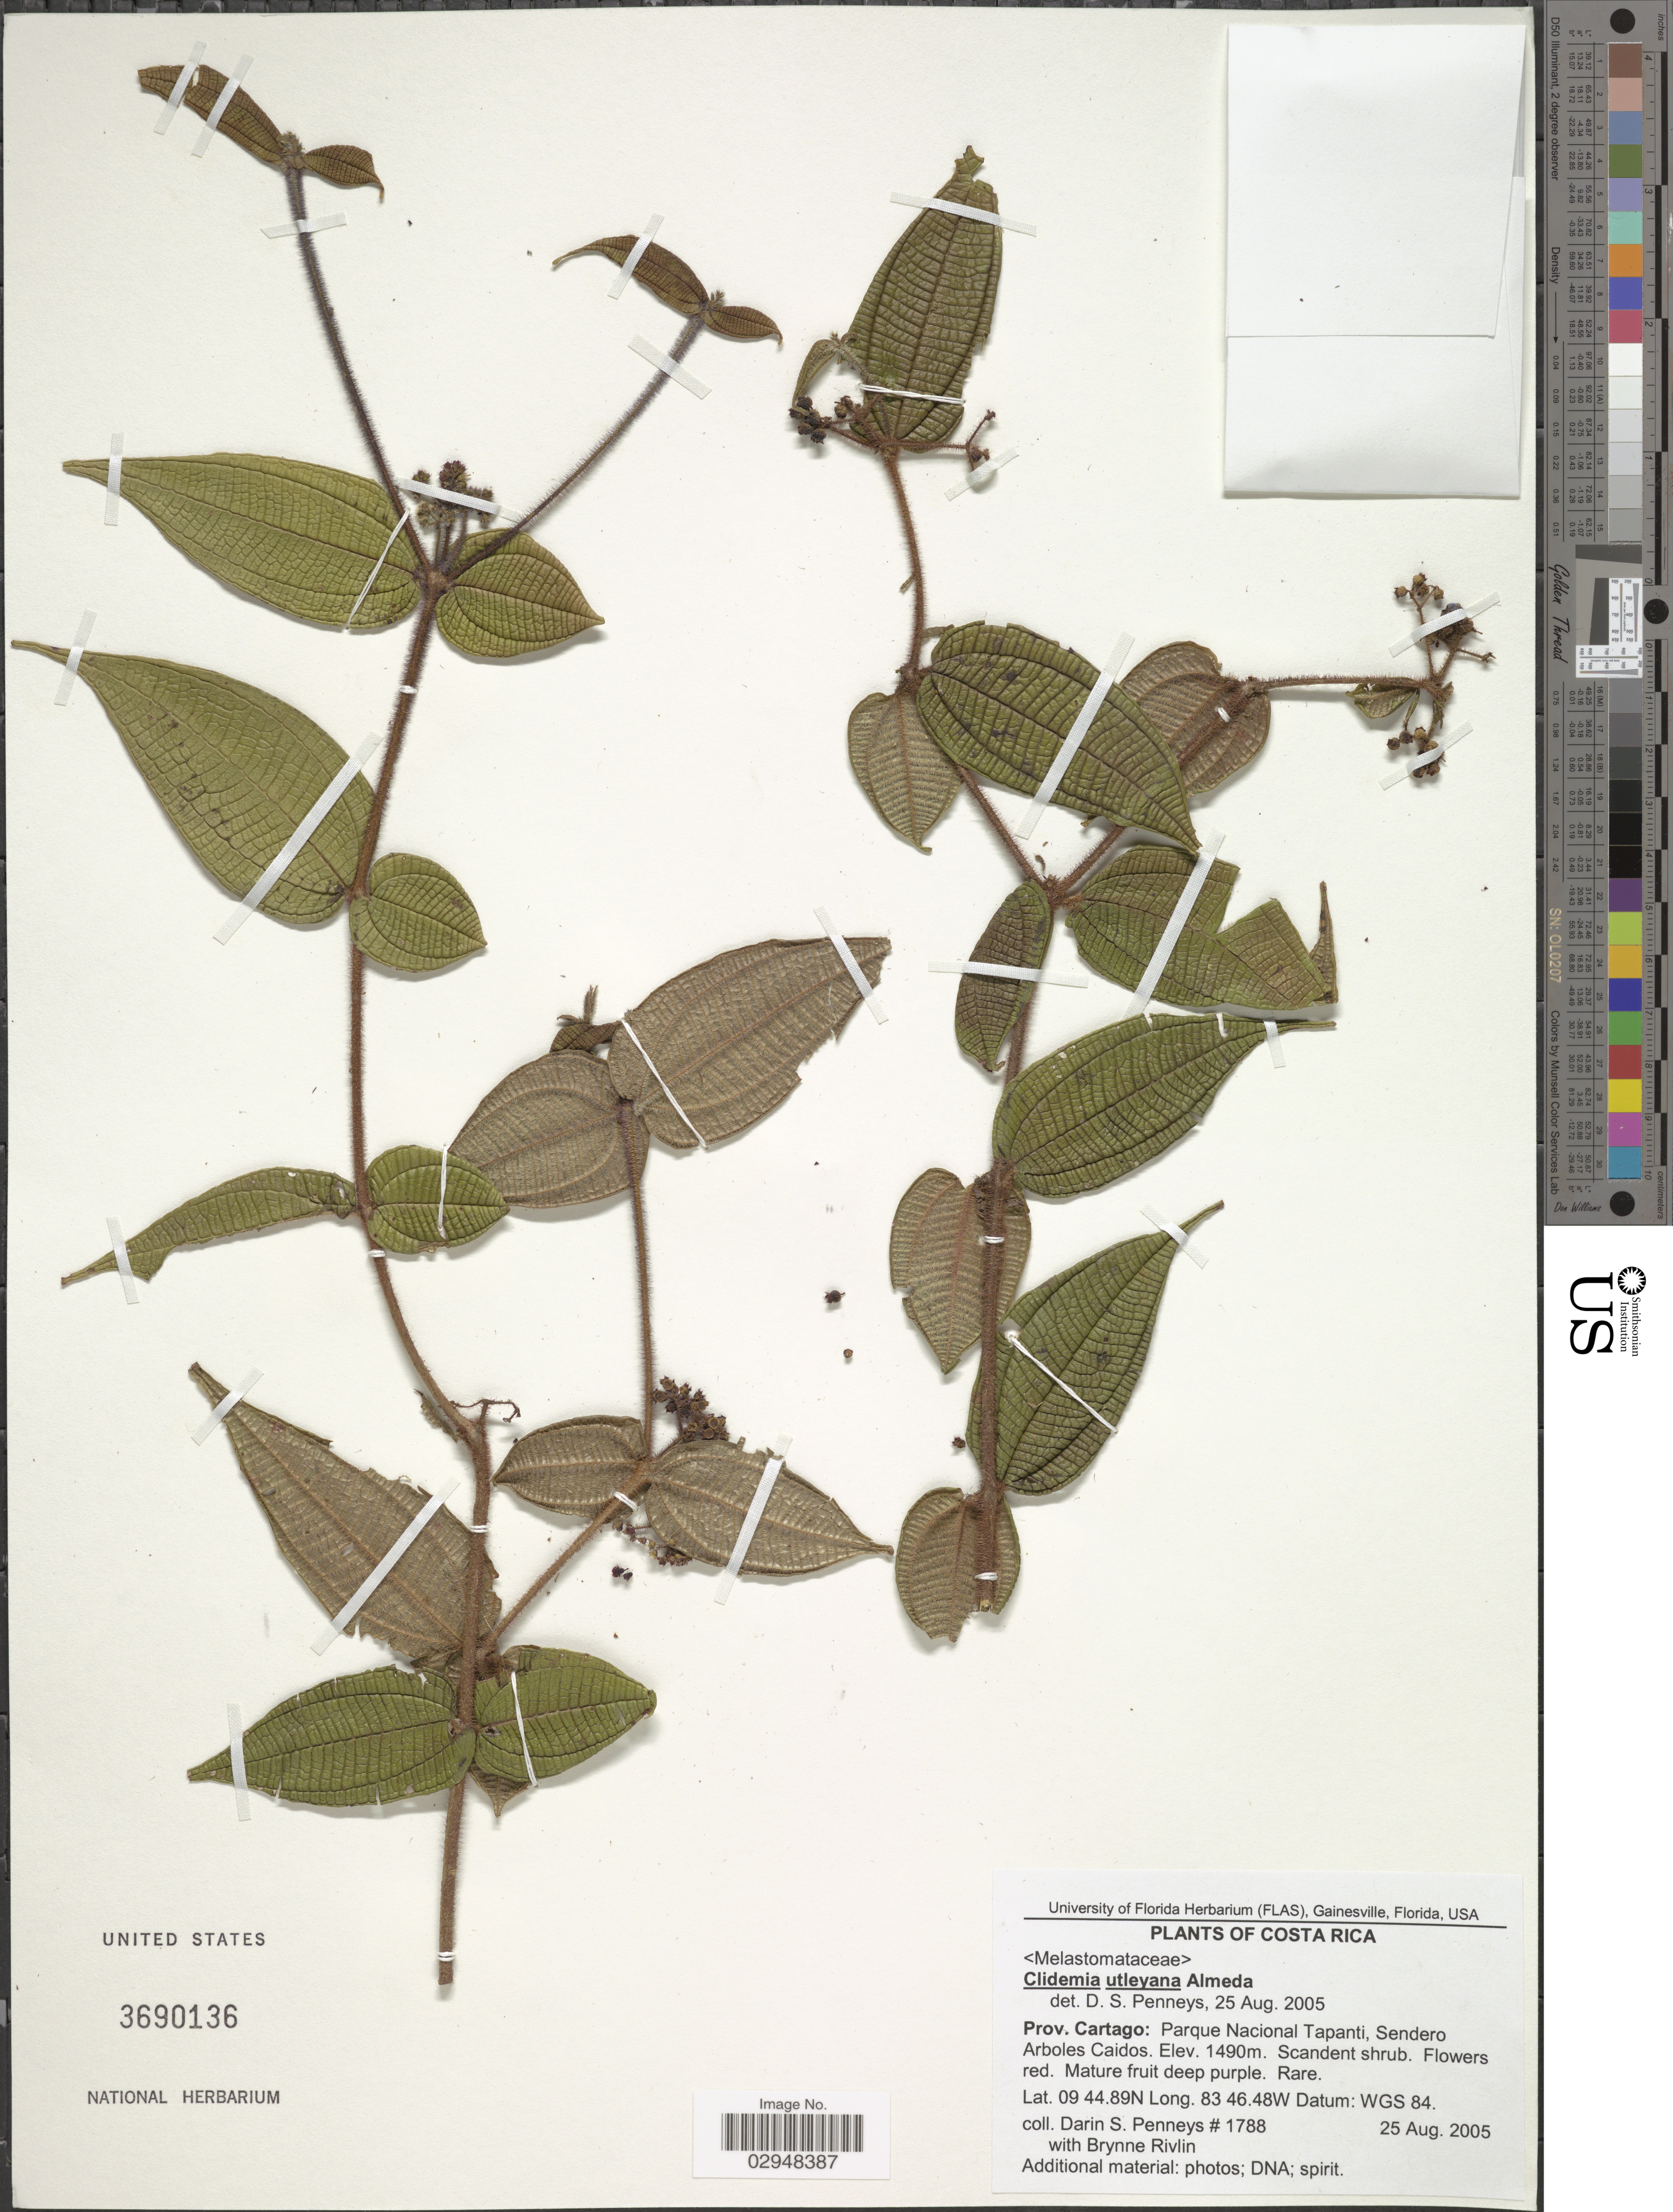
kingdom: Plantae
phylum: Tracheophyta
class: Magnoliopsida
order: Myrtales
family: Melastomataceae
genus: Clidemia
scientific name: Clidemia utleyana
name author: Almeda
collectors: D. S. Penneys & B. Rivlin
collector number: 1788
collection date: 2005-08-25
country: Costa Rica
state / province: Cartago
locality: Parque Nacional Tapanti, Sendero Arboles Caidos.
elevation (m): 1490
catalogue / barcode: US 3690136